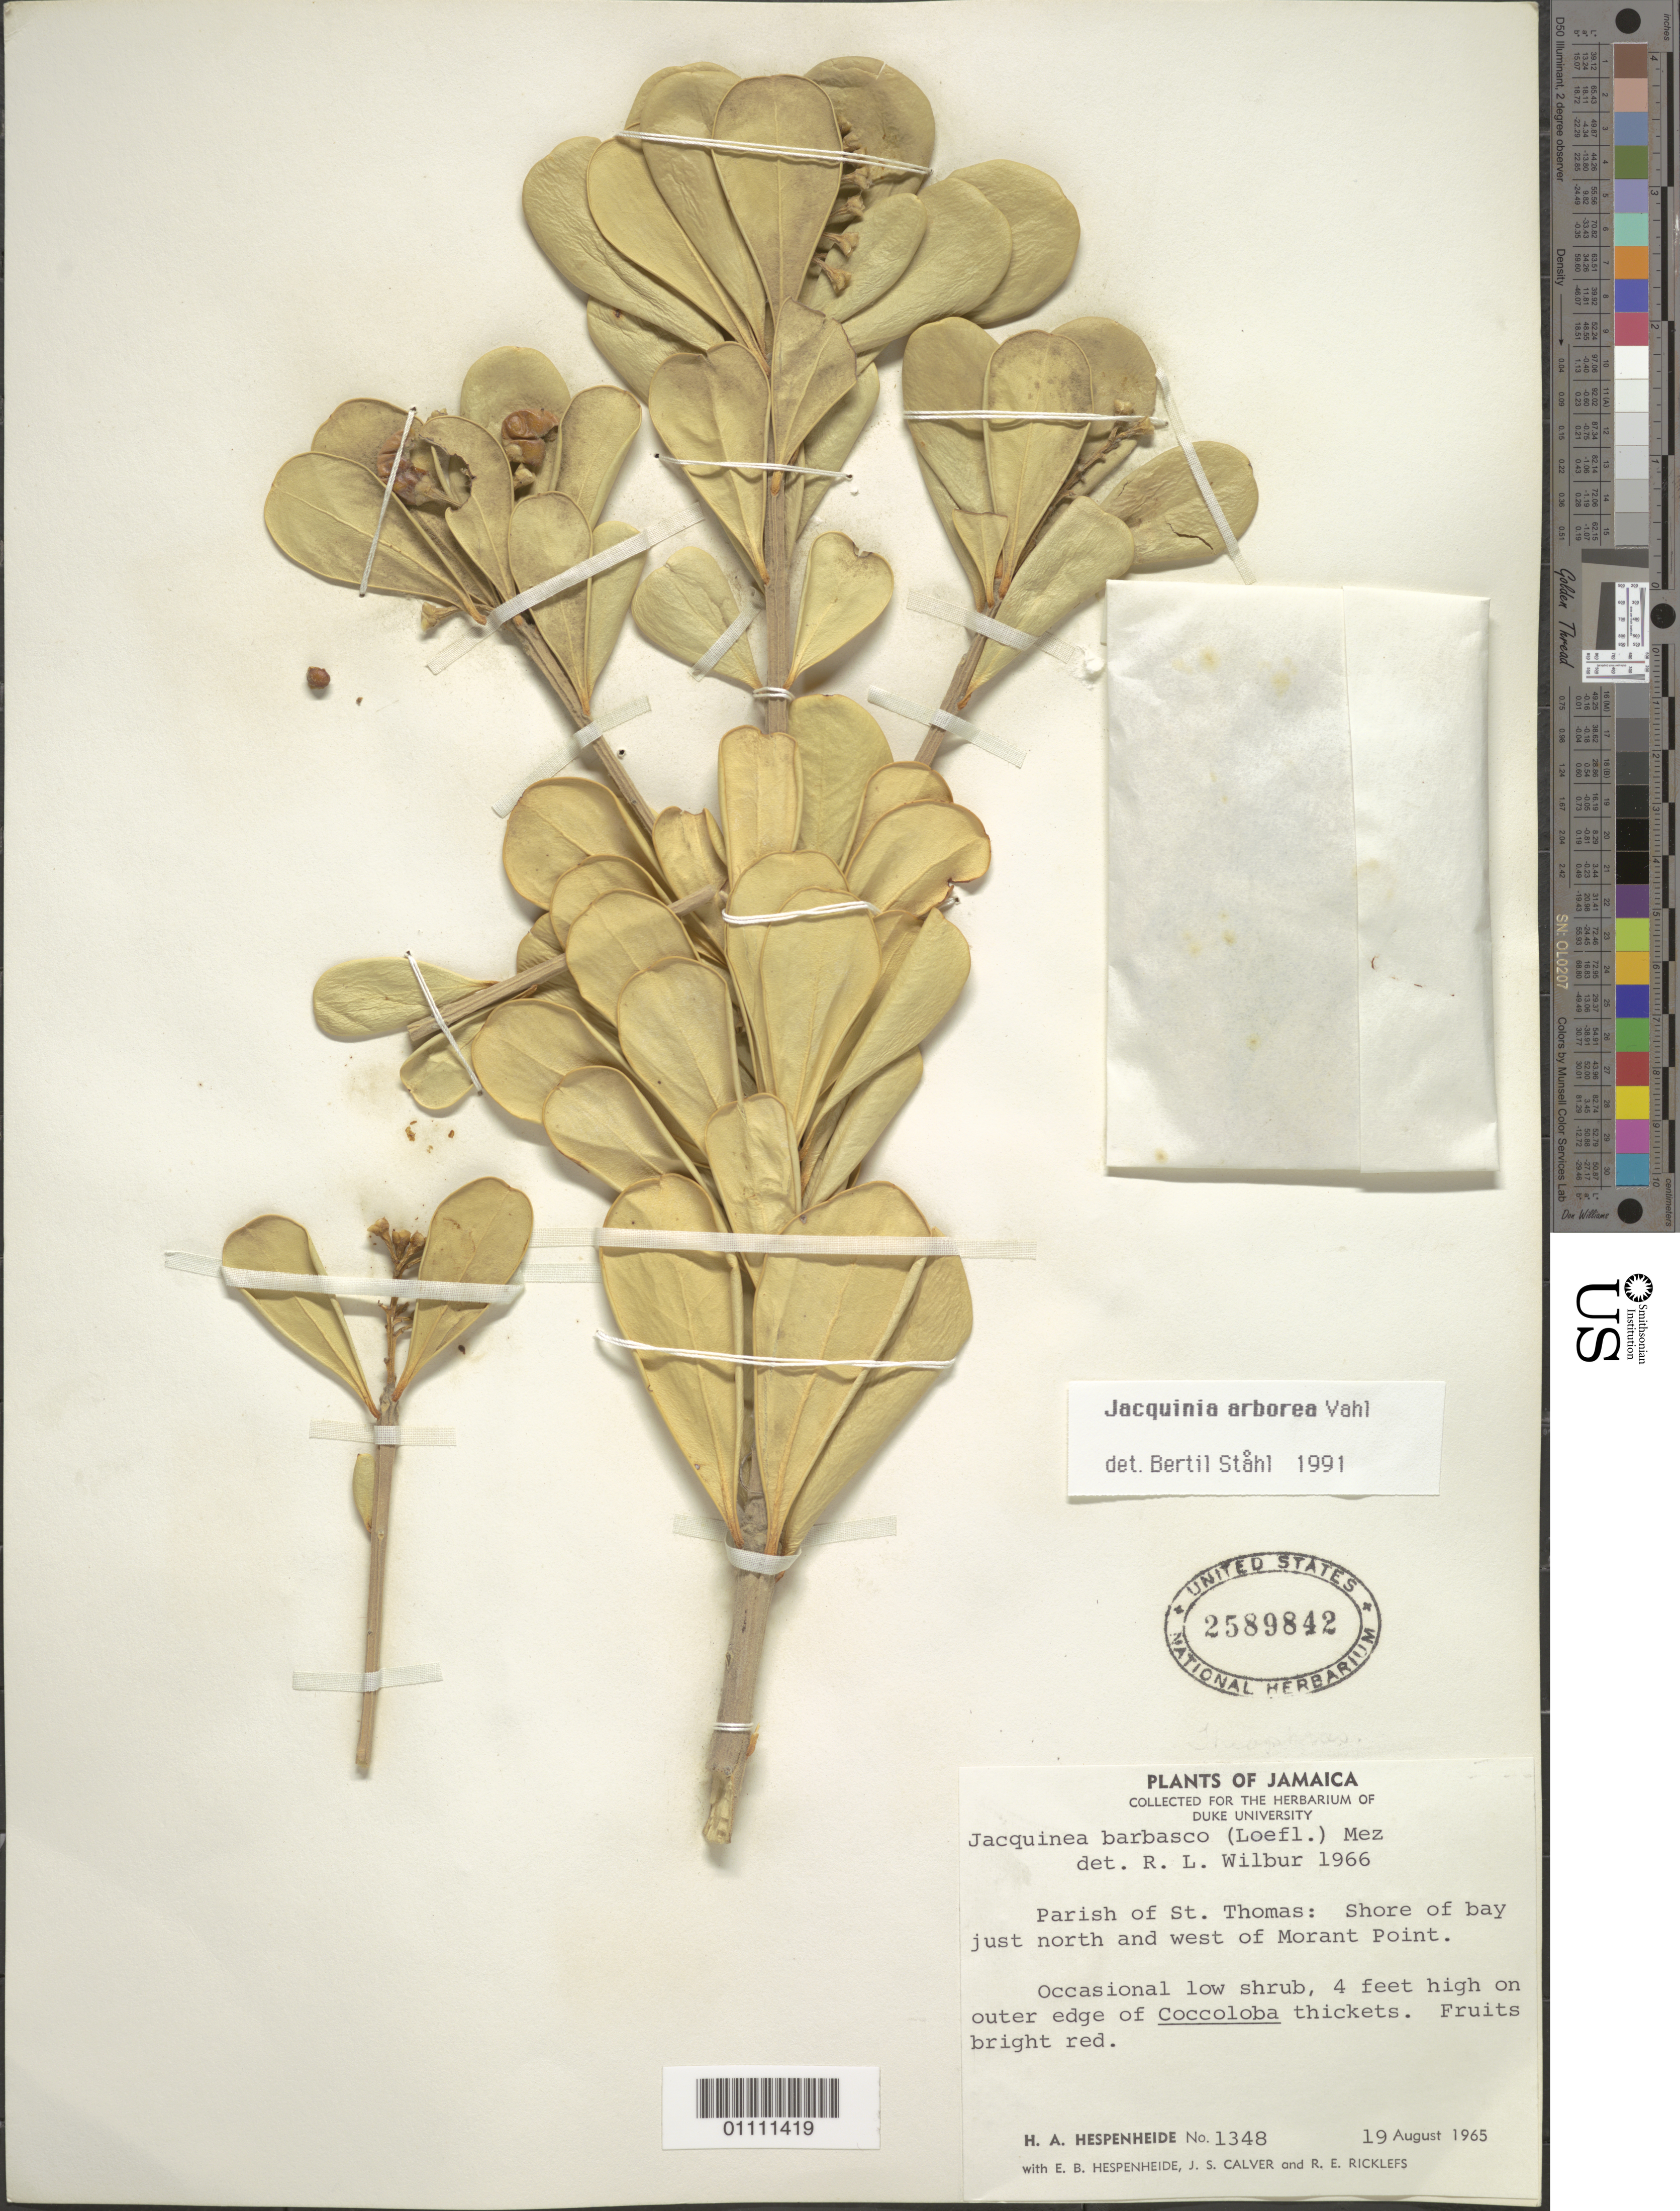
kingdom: Plantae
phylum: Tracheophyta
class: Magnoliopsida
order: Ericales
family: Primulaceae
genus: Jacquinia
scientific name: Jacquinia arborea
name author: Vahl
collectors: H. A. Hespenheide, E. Hespenheide, J. Calver & R. Ricklefs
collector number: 1348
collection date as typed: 19 Aug 1965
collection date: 1965-08-19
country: Jamaica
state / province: Saint Thomas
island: Jamaica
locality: Shore of bay just NW of Morant Point.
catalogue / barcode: US 2589842